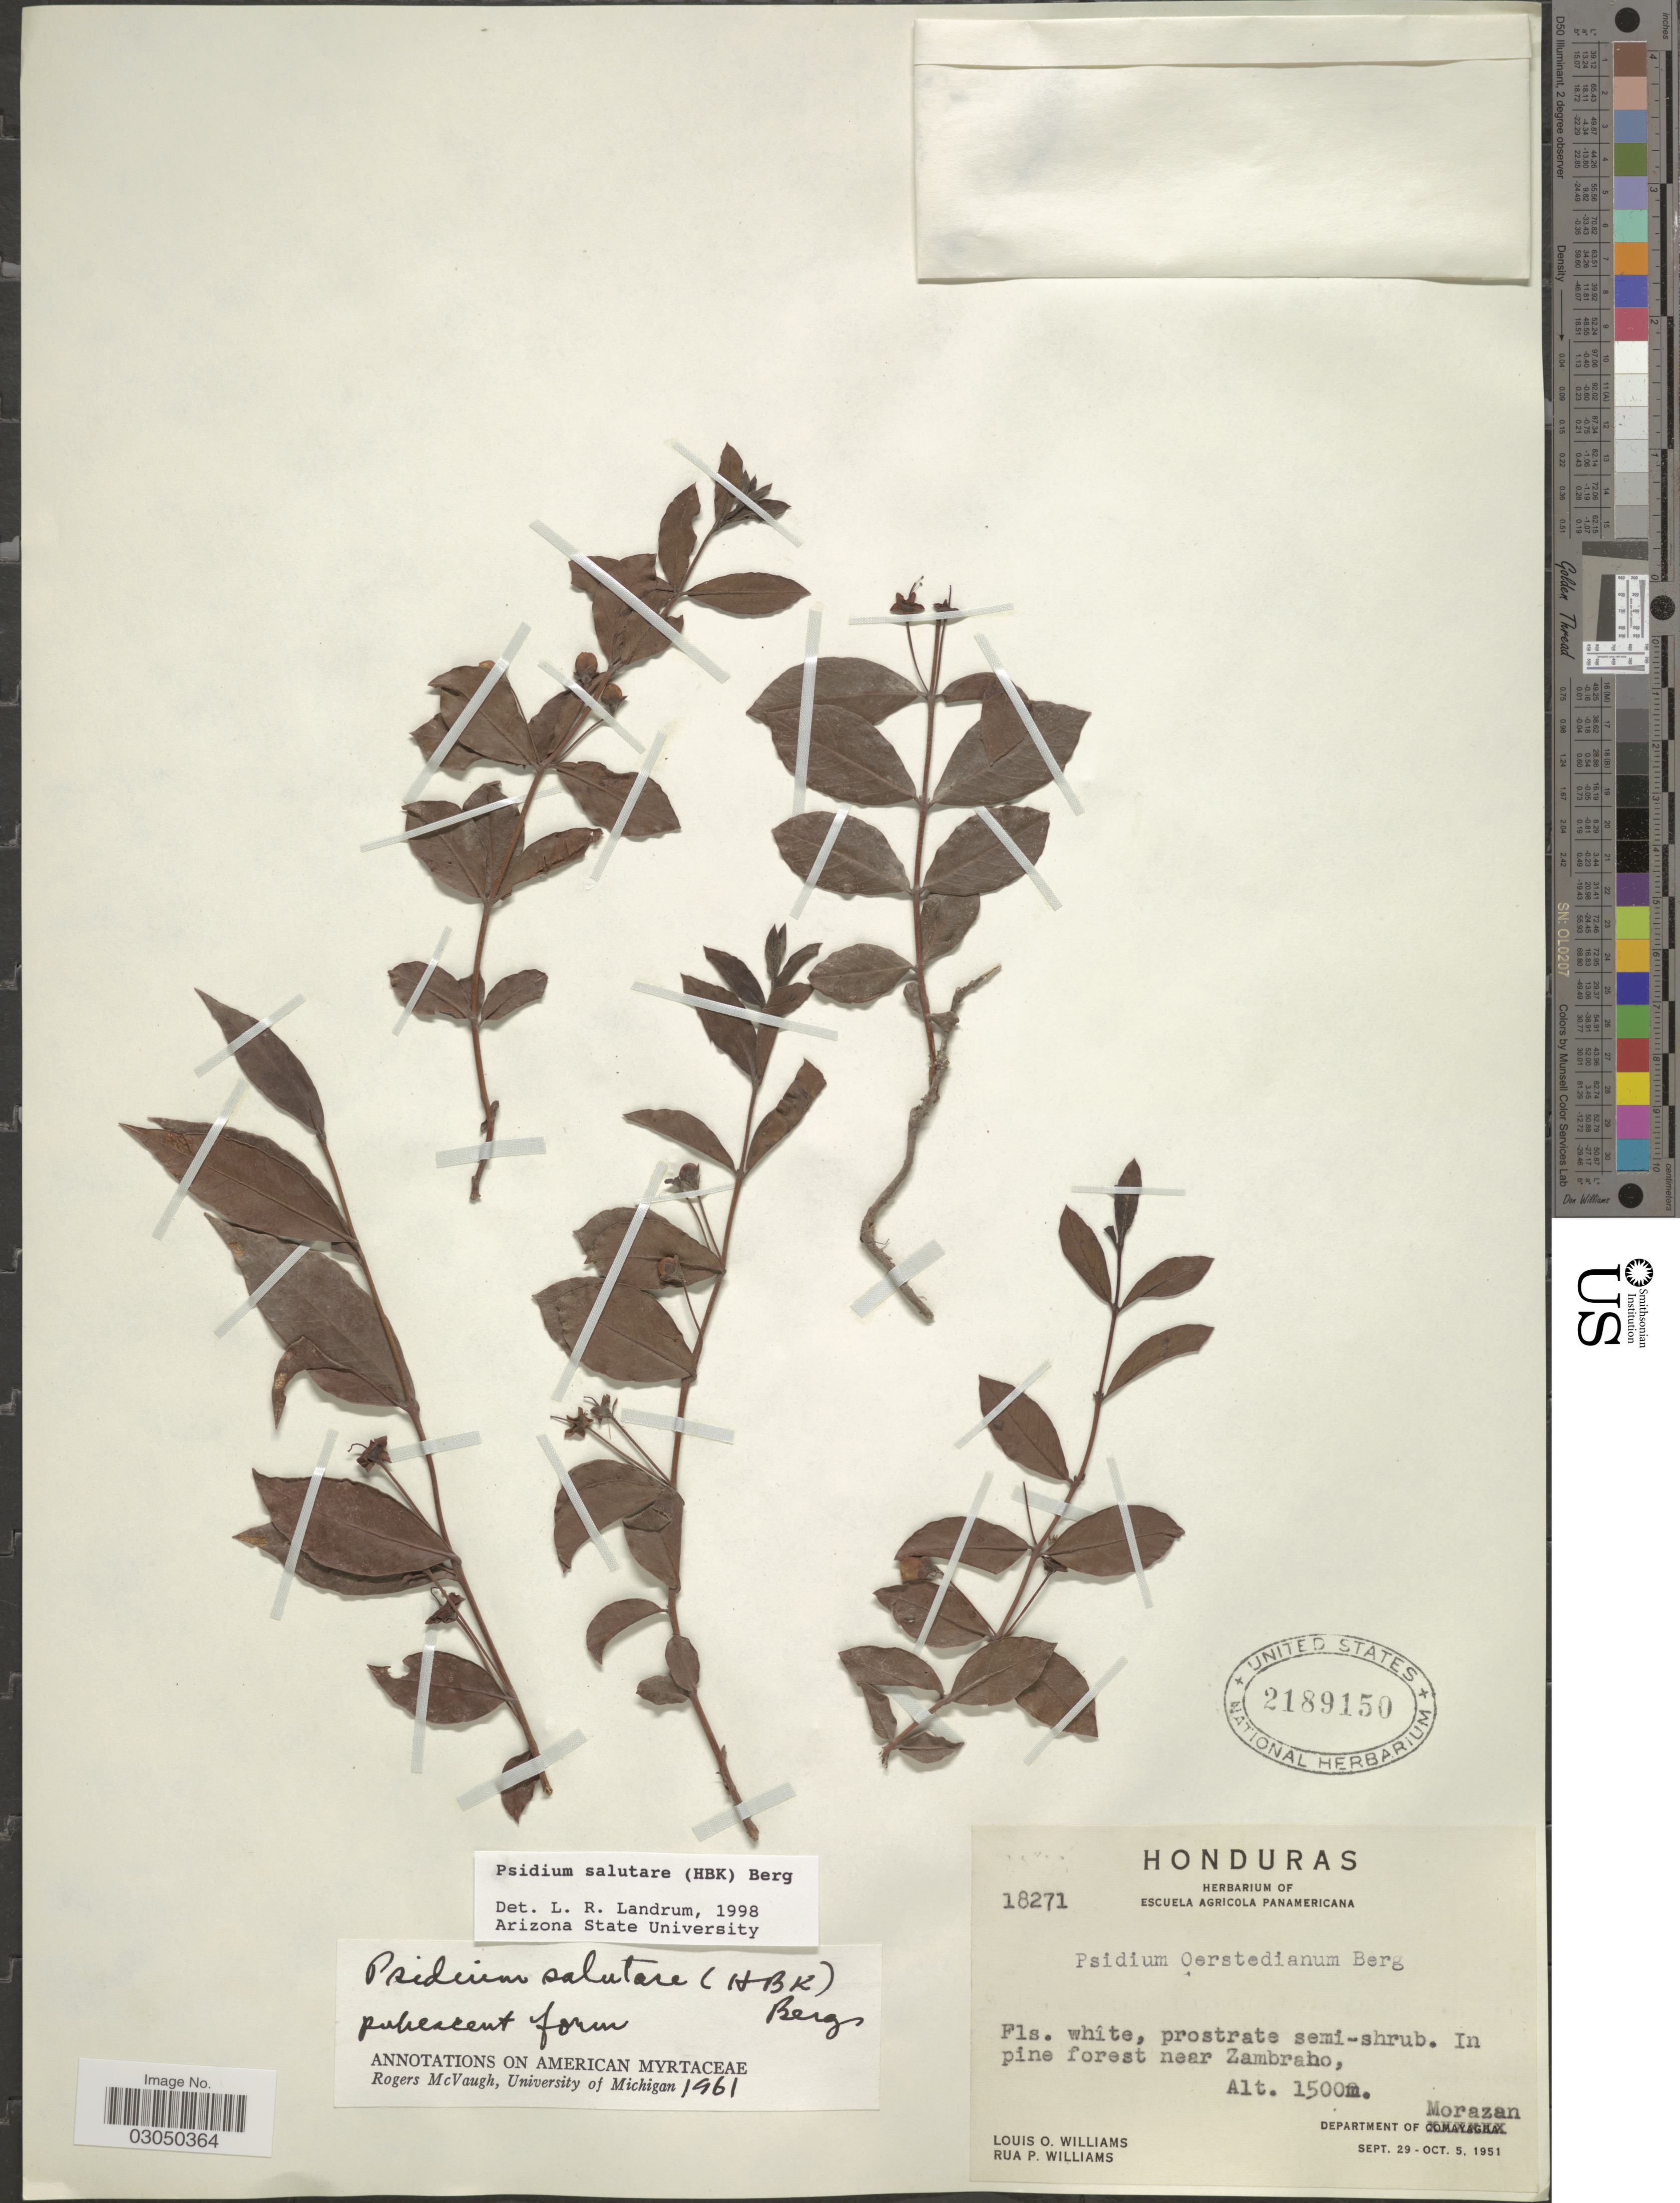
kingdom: Plantae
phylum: Tracheophyta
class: Magnoliopsida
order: Myrtales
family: Myrtaceae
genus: Psidium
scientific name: Psidium salutare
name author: (Kunth) O. Berg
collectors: L. O. Williams & R. P. Williams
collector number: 18271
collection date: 1951-09-29/1951-10-05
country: Honduras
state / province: Fco. Morazán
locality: In pine forest near Zambraho, Department of Morazan.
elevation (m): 1500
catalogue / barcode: US 2189150